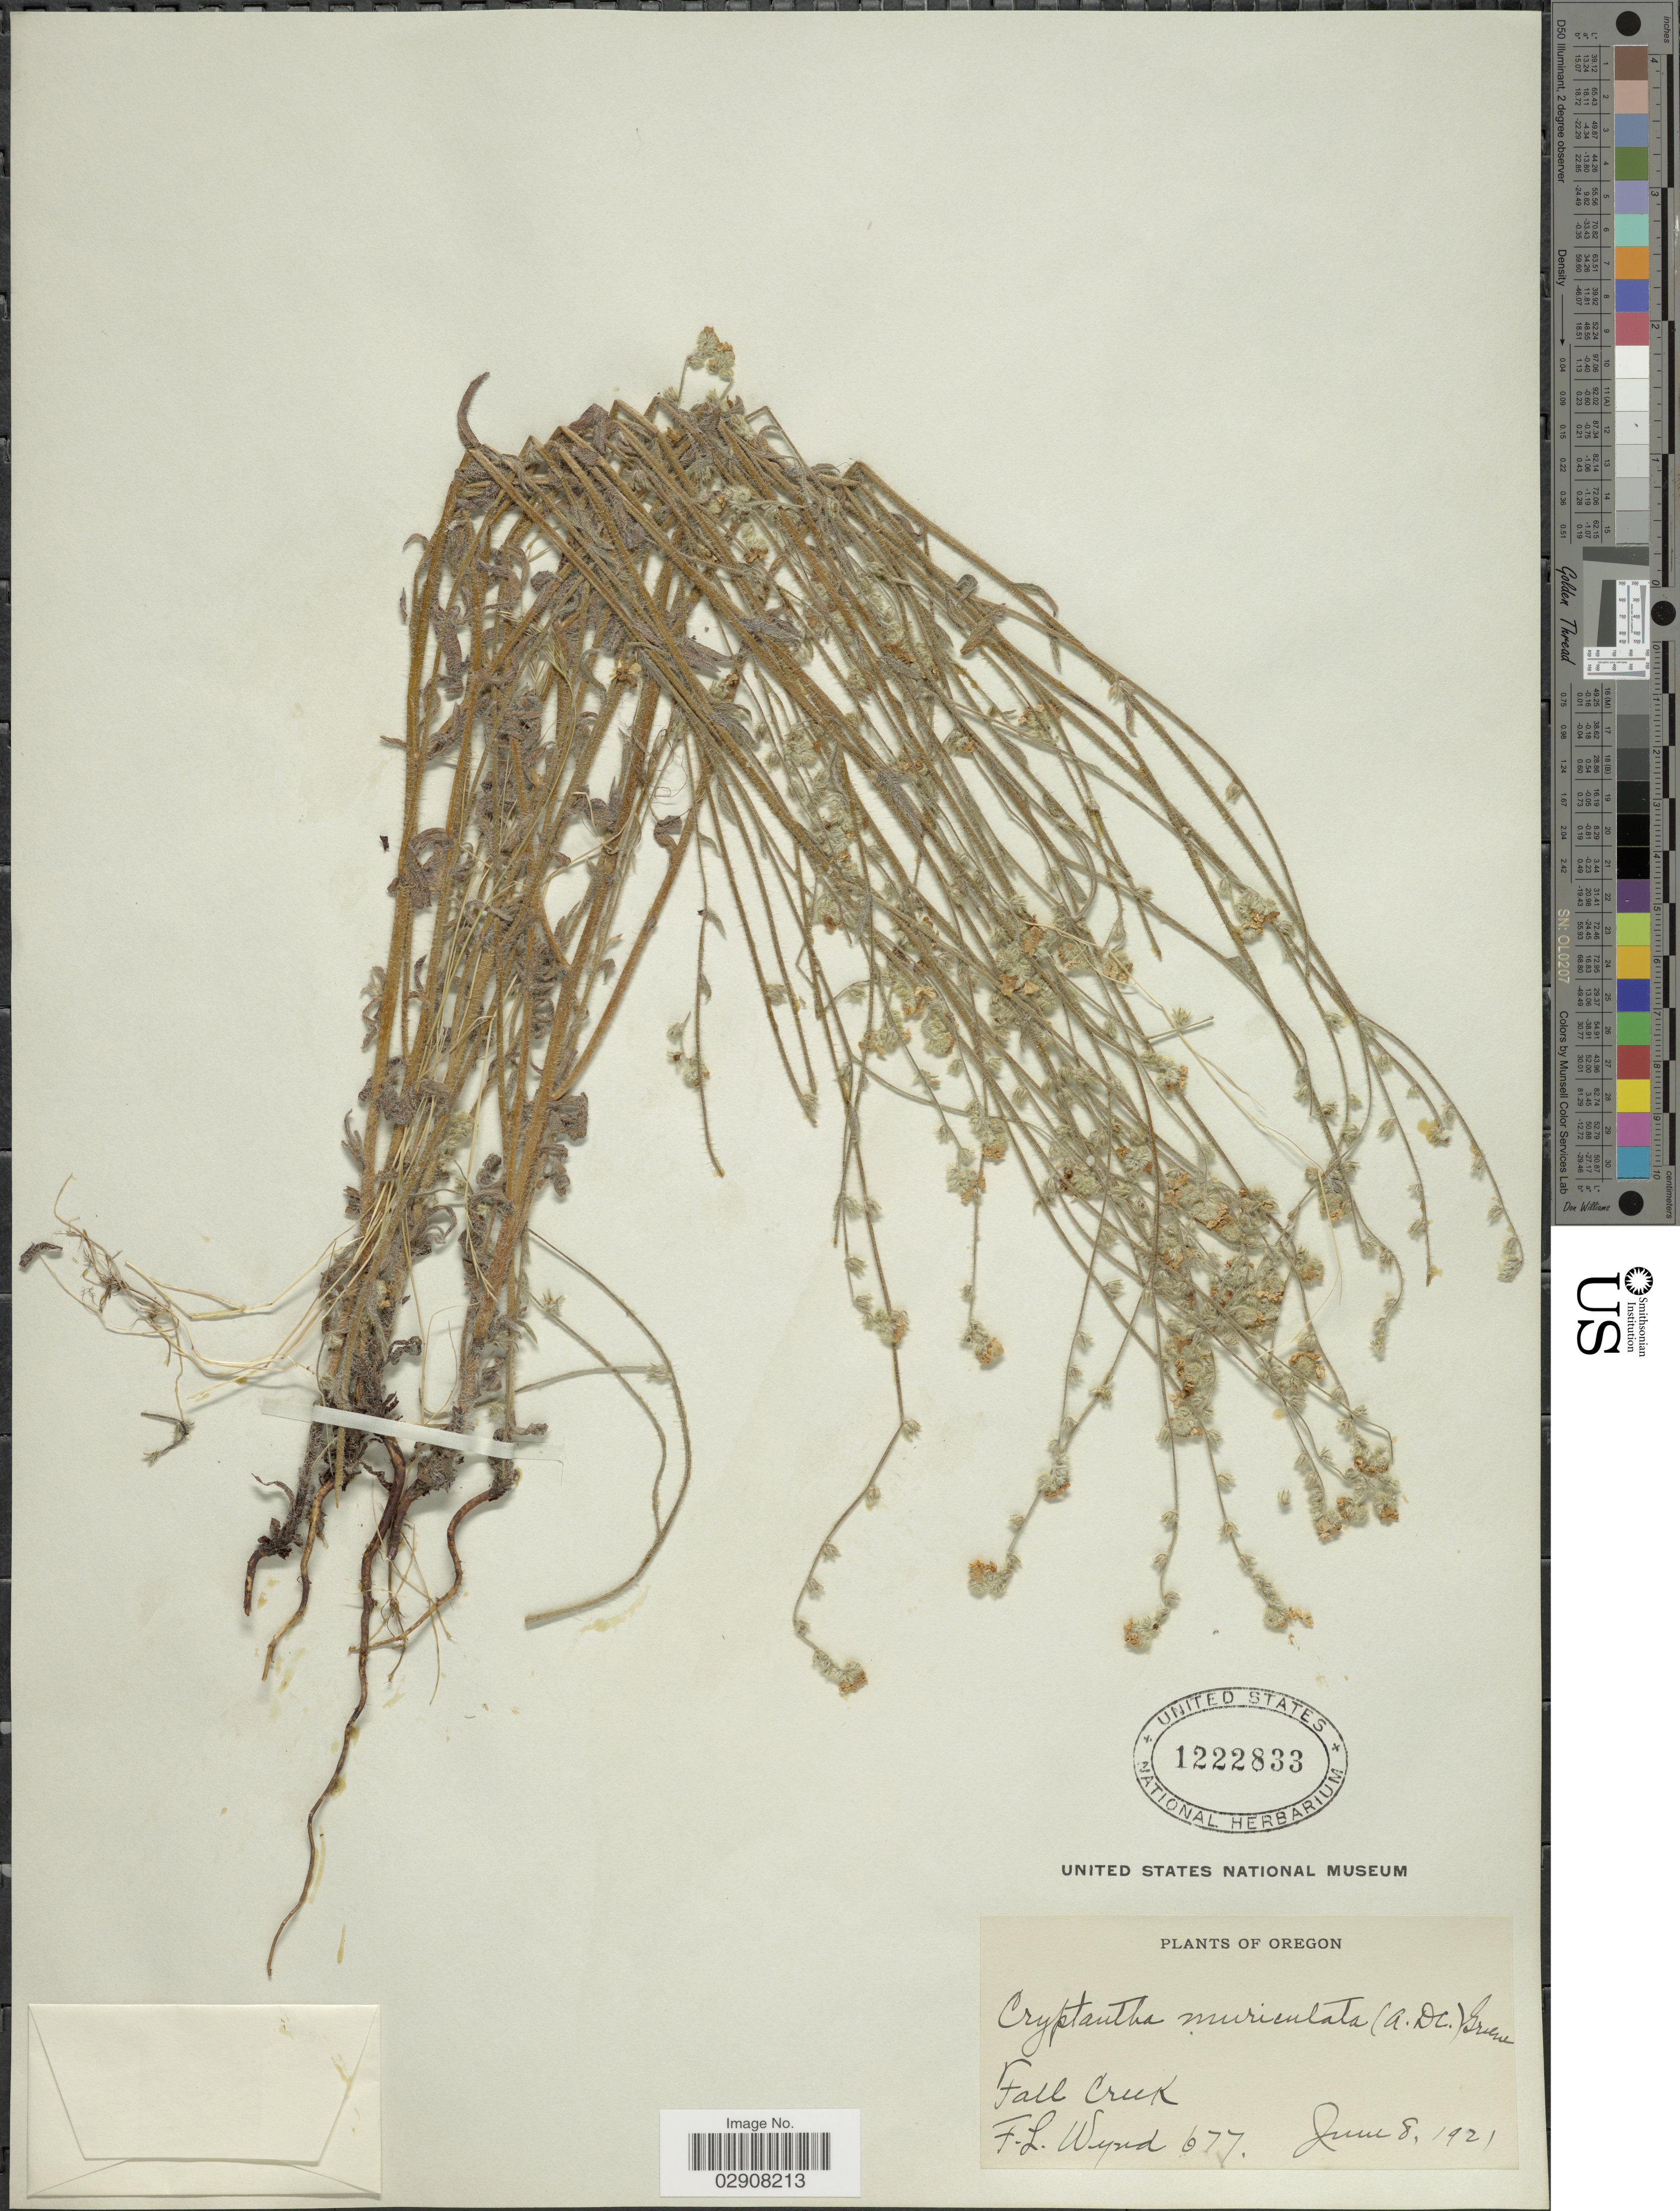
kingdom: Plantae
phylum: Tracheophyta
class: Magnoliopsida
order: Boraginales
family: Boraginaceae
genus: Cryptantha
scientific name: Cryptantha muricata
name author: (Hook. & Arn.) A. Nelson & J.F. Macbr.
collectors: F. L. Wynd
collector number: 677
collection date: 1921-06-08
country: United States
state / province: Oregon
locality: Fall Creek.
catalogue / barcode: US 1222833